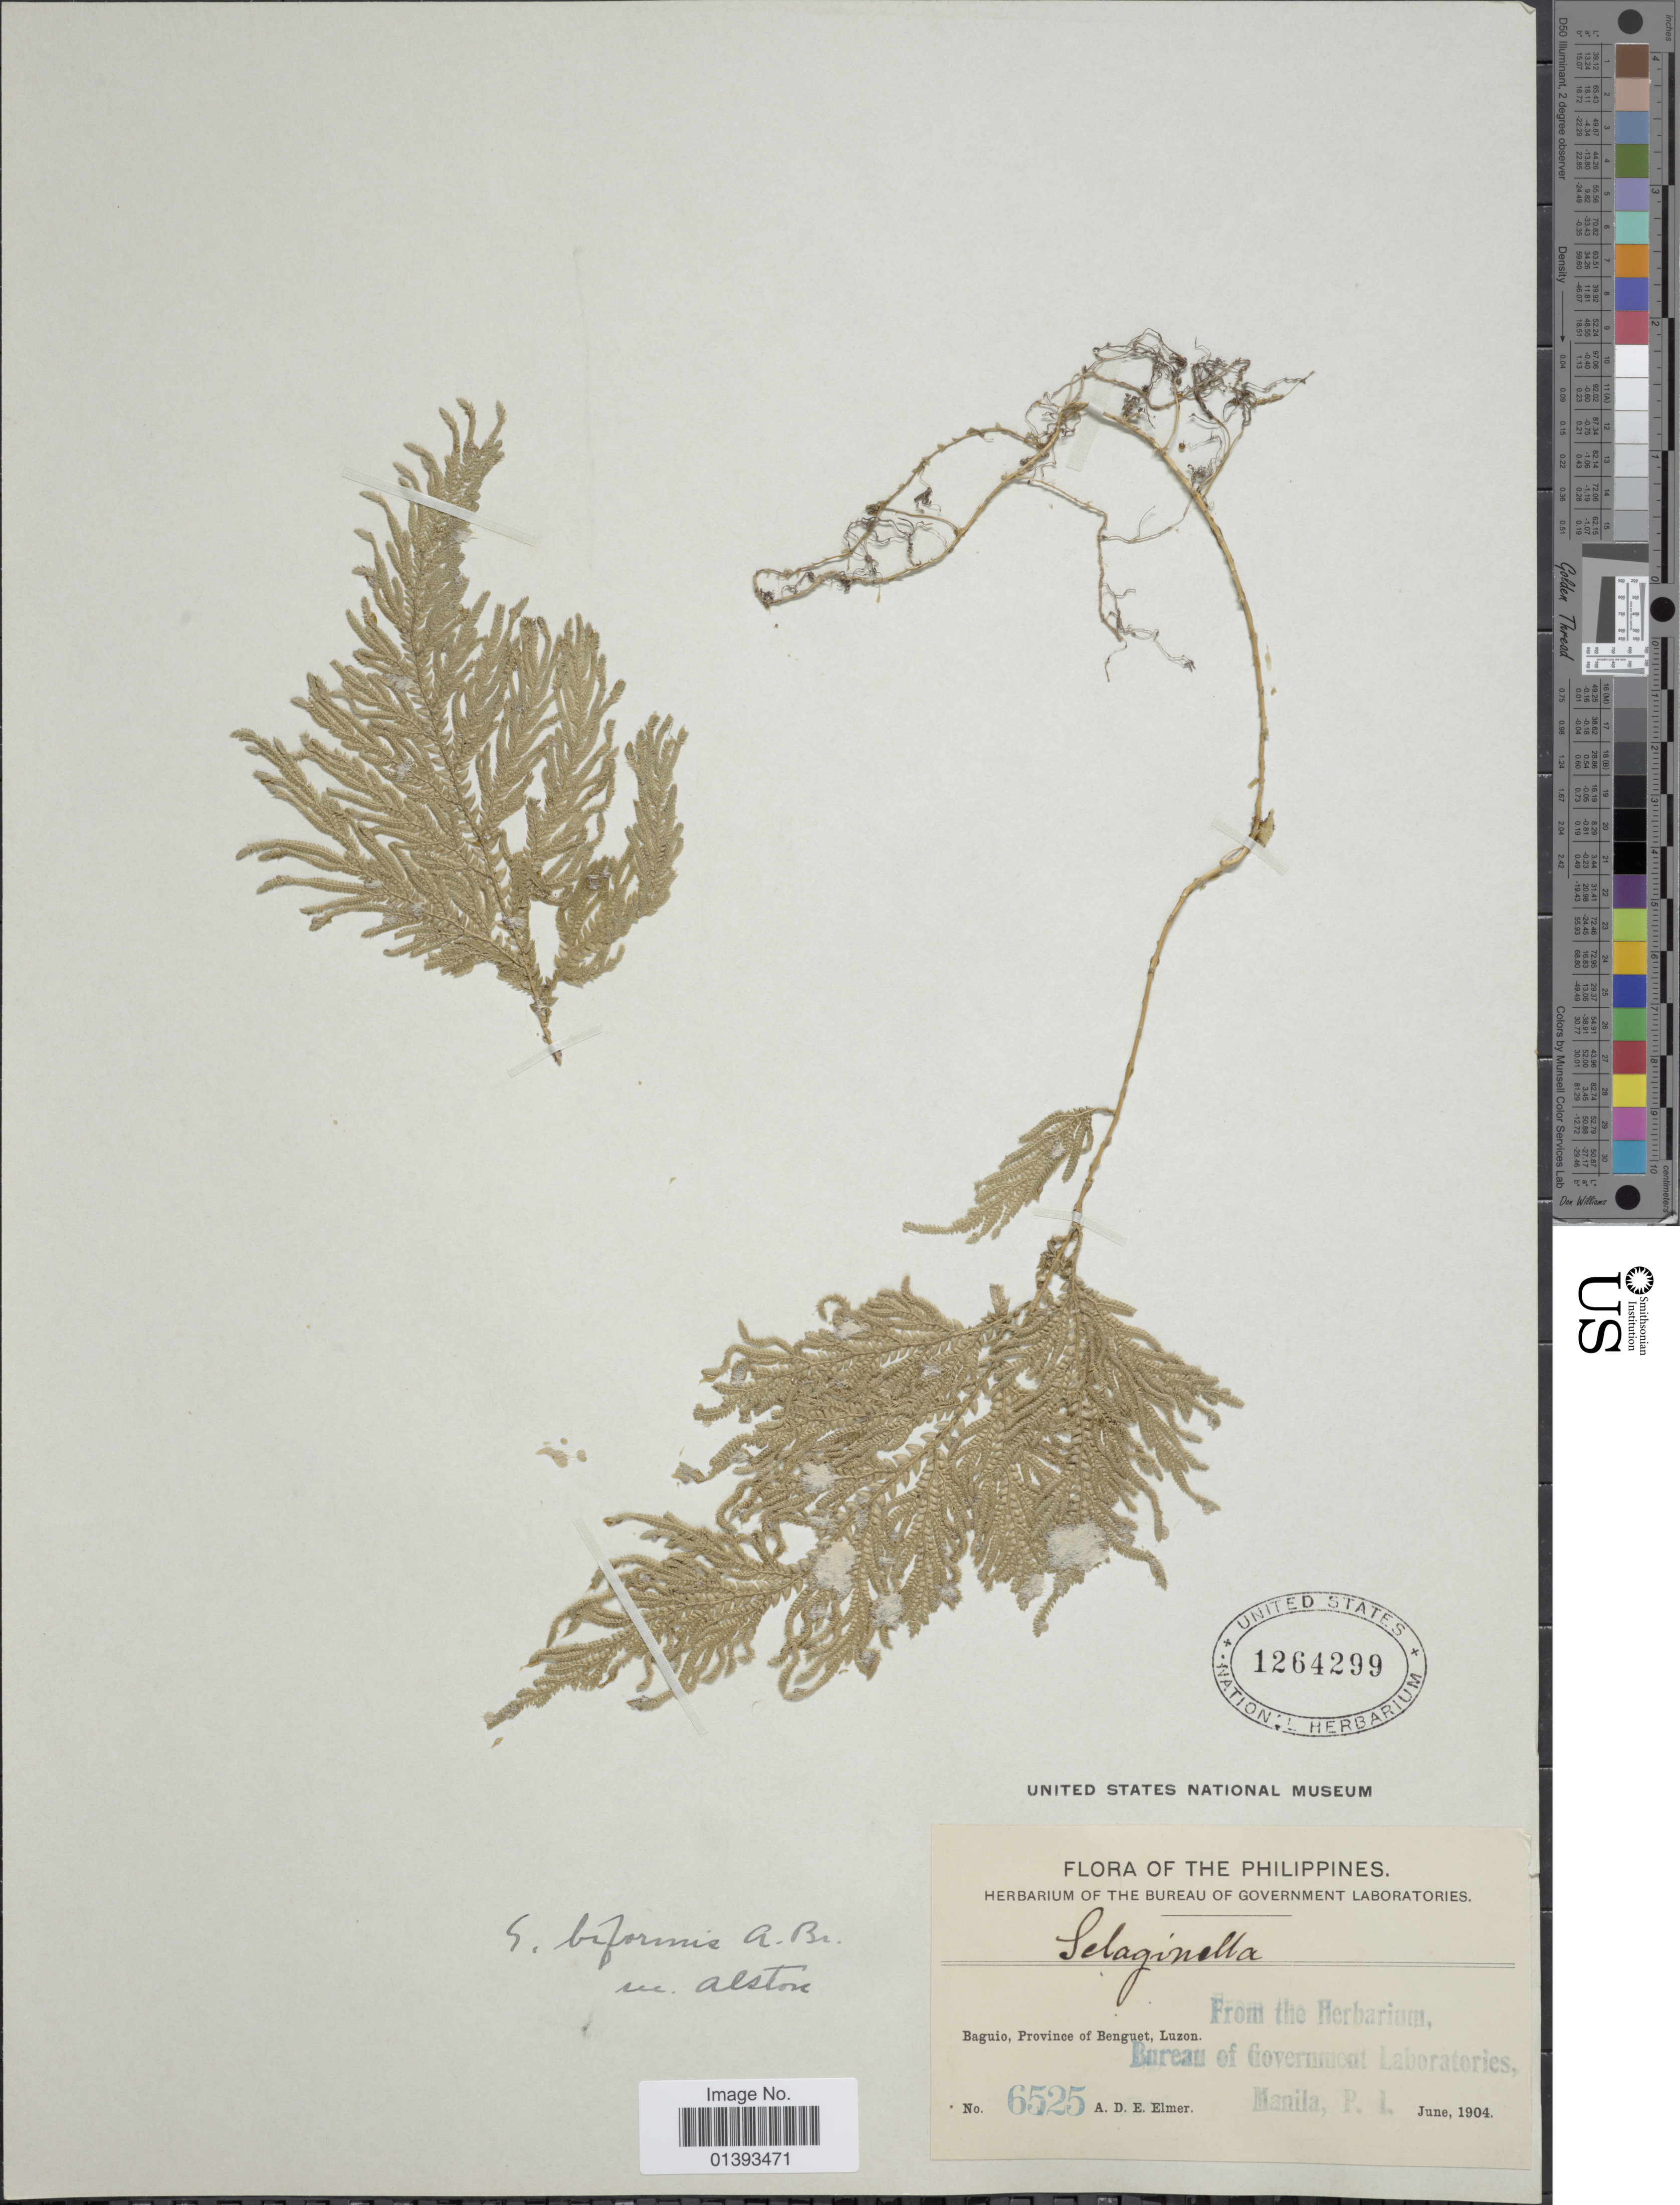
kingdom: Plantae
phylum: Tracheophyta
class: Lycopodiopsida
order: Selaginellales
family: Selaginellaceae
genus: Selaginella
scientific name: Selaginella biformis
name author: A. Braun ex Kuhn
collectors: A. D. E. Elmer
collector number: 6525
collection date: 1904-06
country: Philippines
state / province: Central Luzon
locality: Baguio, province of Benguet, Luzon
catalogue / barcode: US 1264299